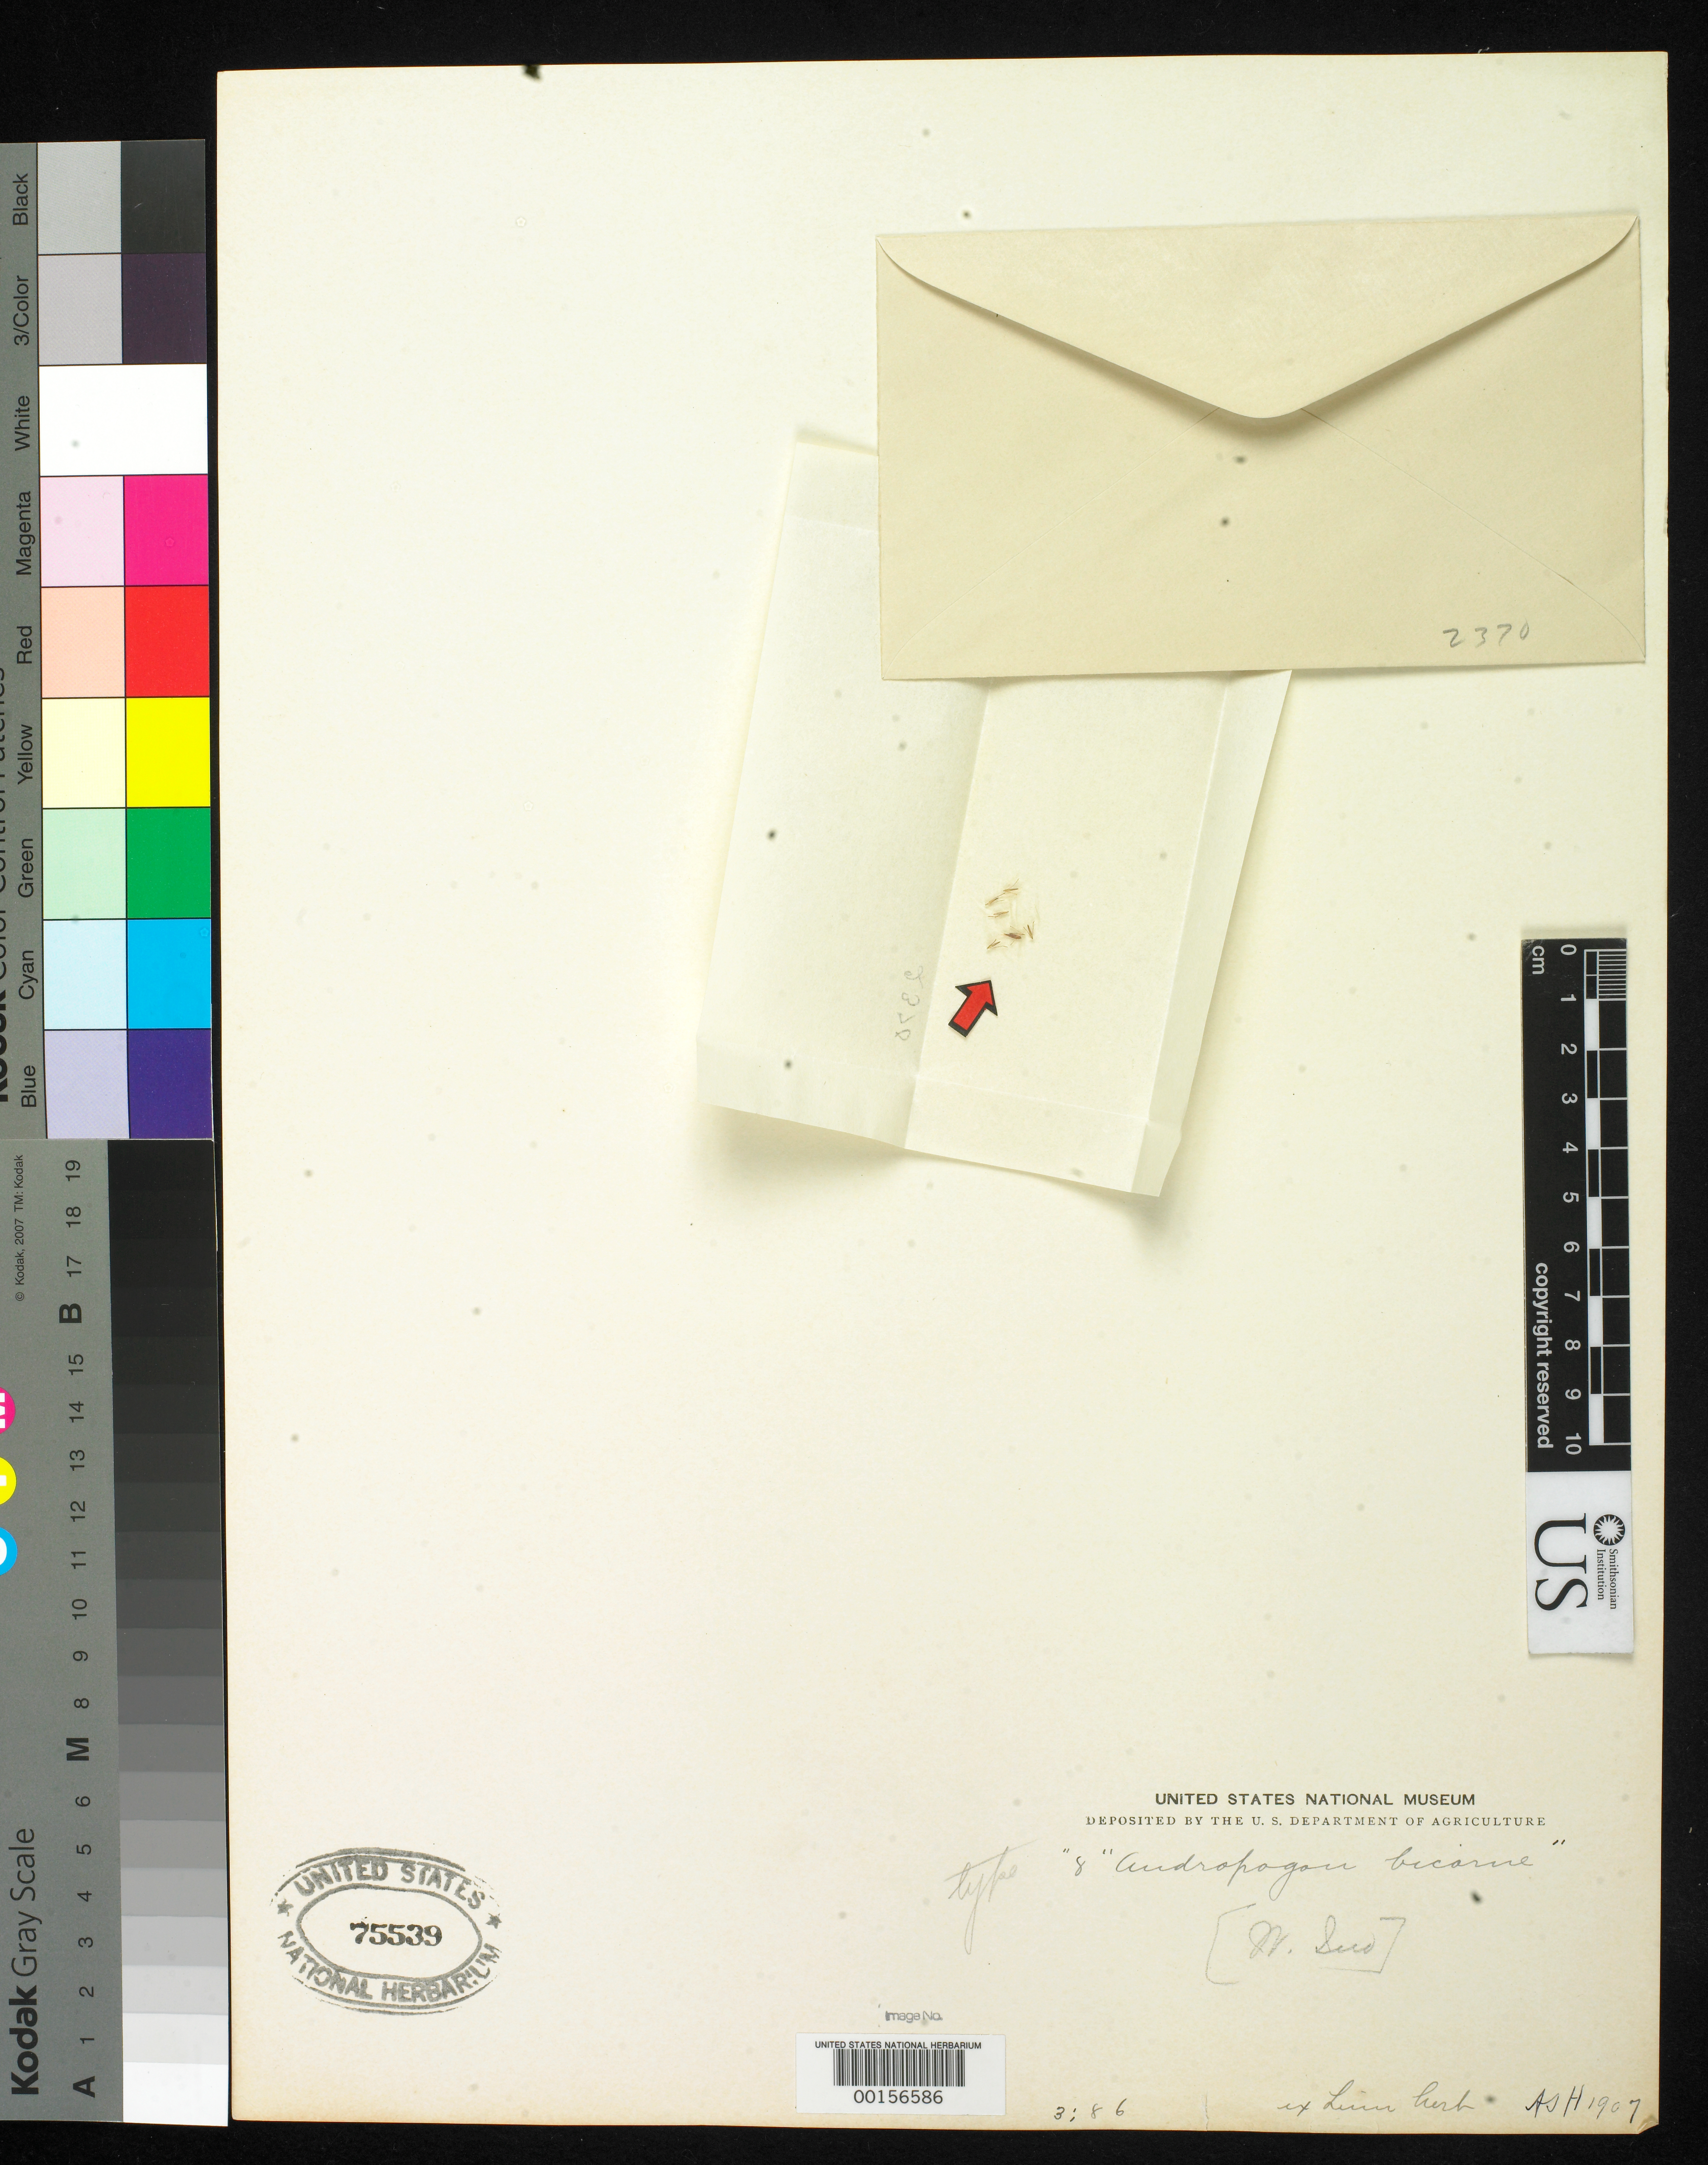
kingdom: Plantae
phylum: Tracheophyta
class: Liliopsida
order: Poales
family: Poaceae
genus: Andropogon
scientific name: Andropogon bicornis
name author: L.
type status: Type Fragment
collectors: ex herb. Linn.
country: Jamaica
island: Greater Antilles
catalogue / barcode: US 75539